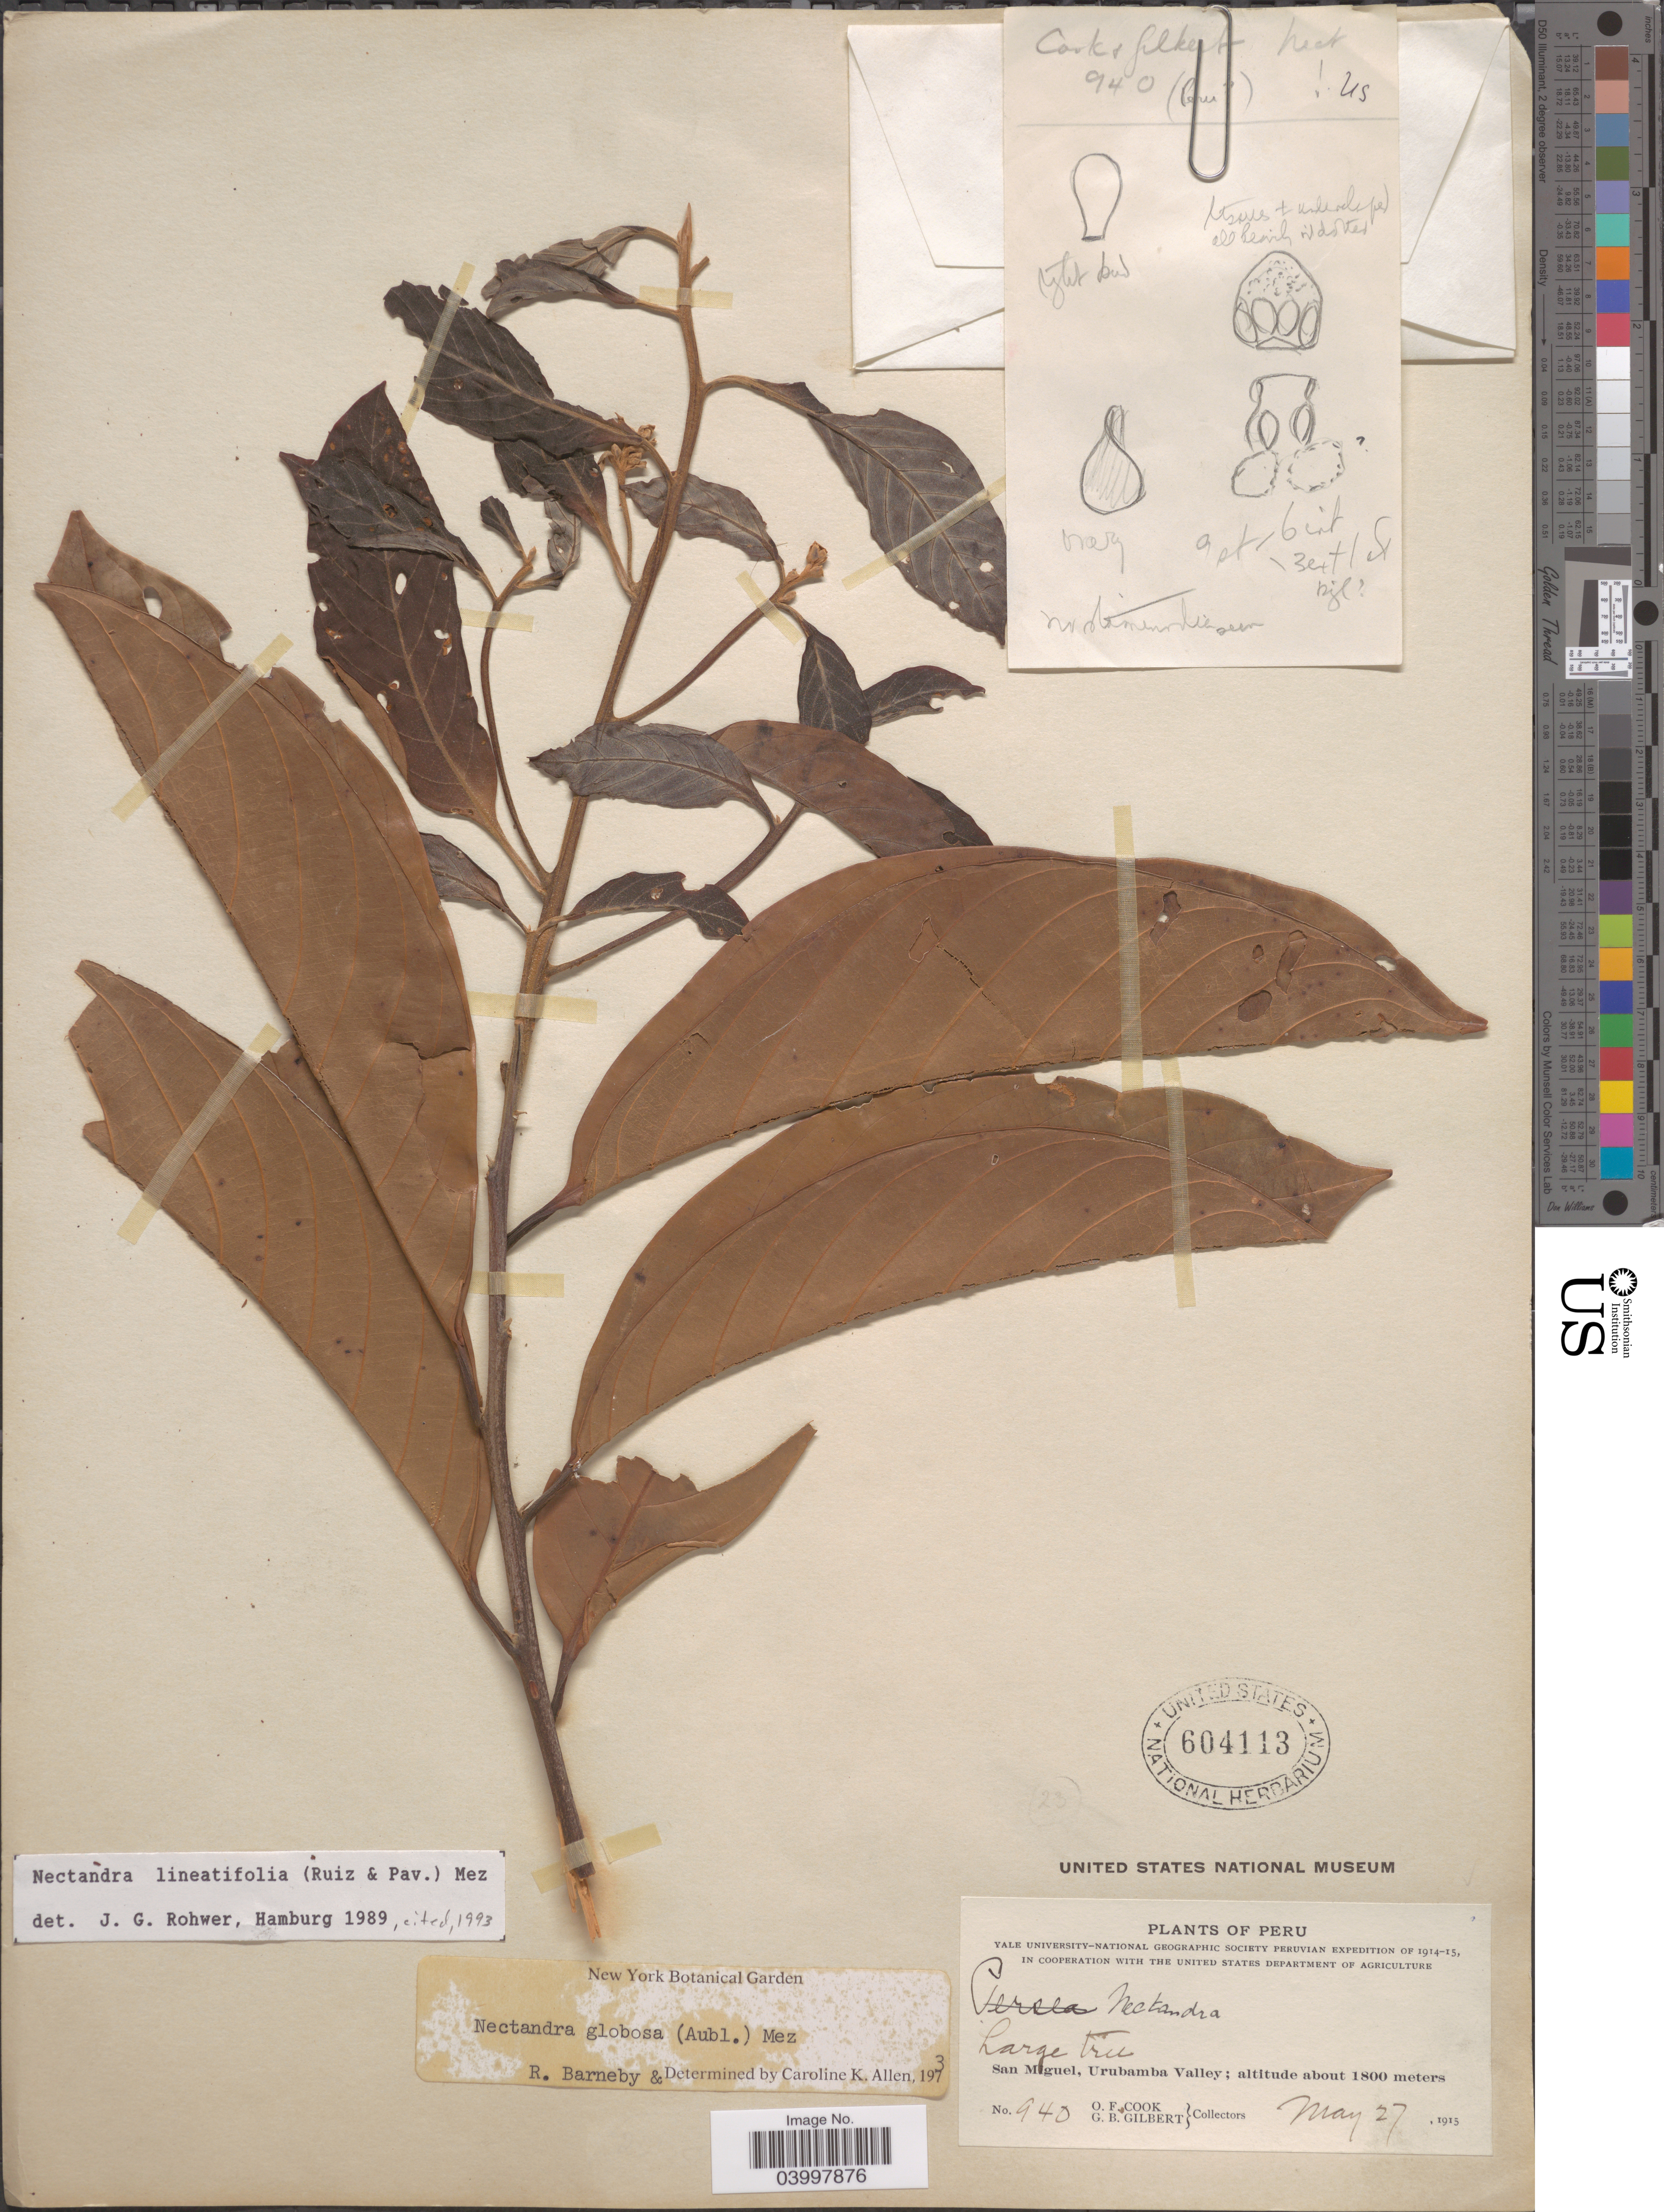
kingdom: Plantae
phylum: Tracheophyta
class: Magnoliopsida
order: Laurales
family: Lauraceae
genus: Nectandra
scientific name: Nectandra lineatifolia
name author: Mez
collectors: O. F. Cook & G. B. Gilbert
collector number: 940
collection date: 1915-05-27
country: Peru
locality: San Miguel, Urubamba Valley.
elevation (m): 1800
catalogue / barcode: US 604113